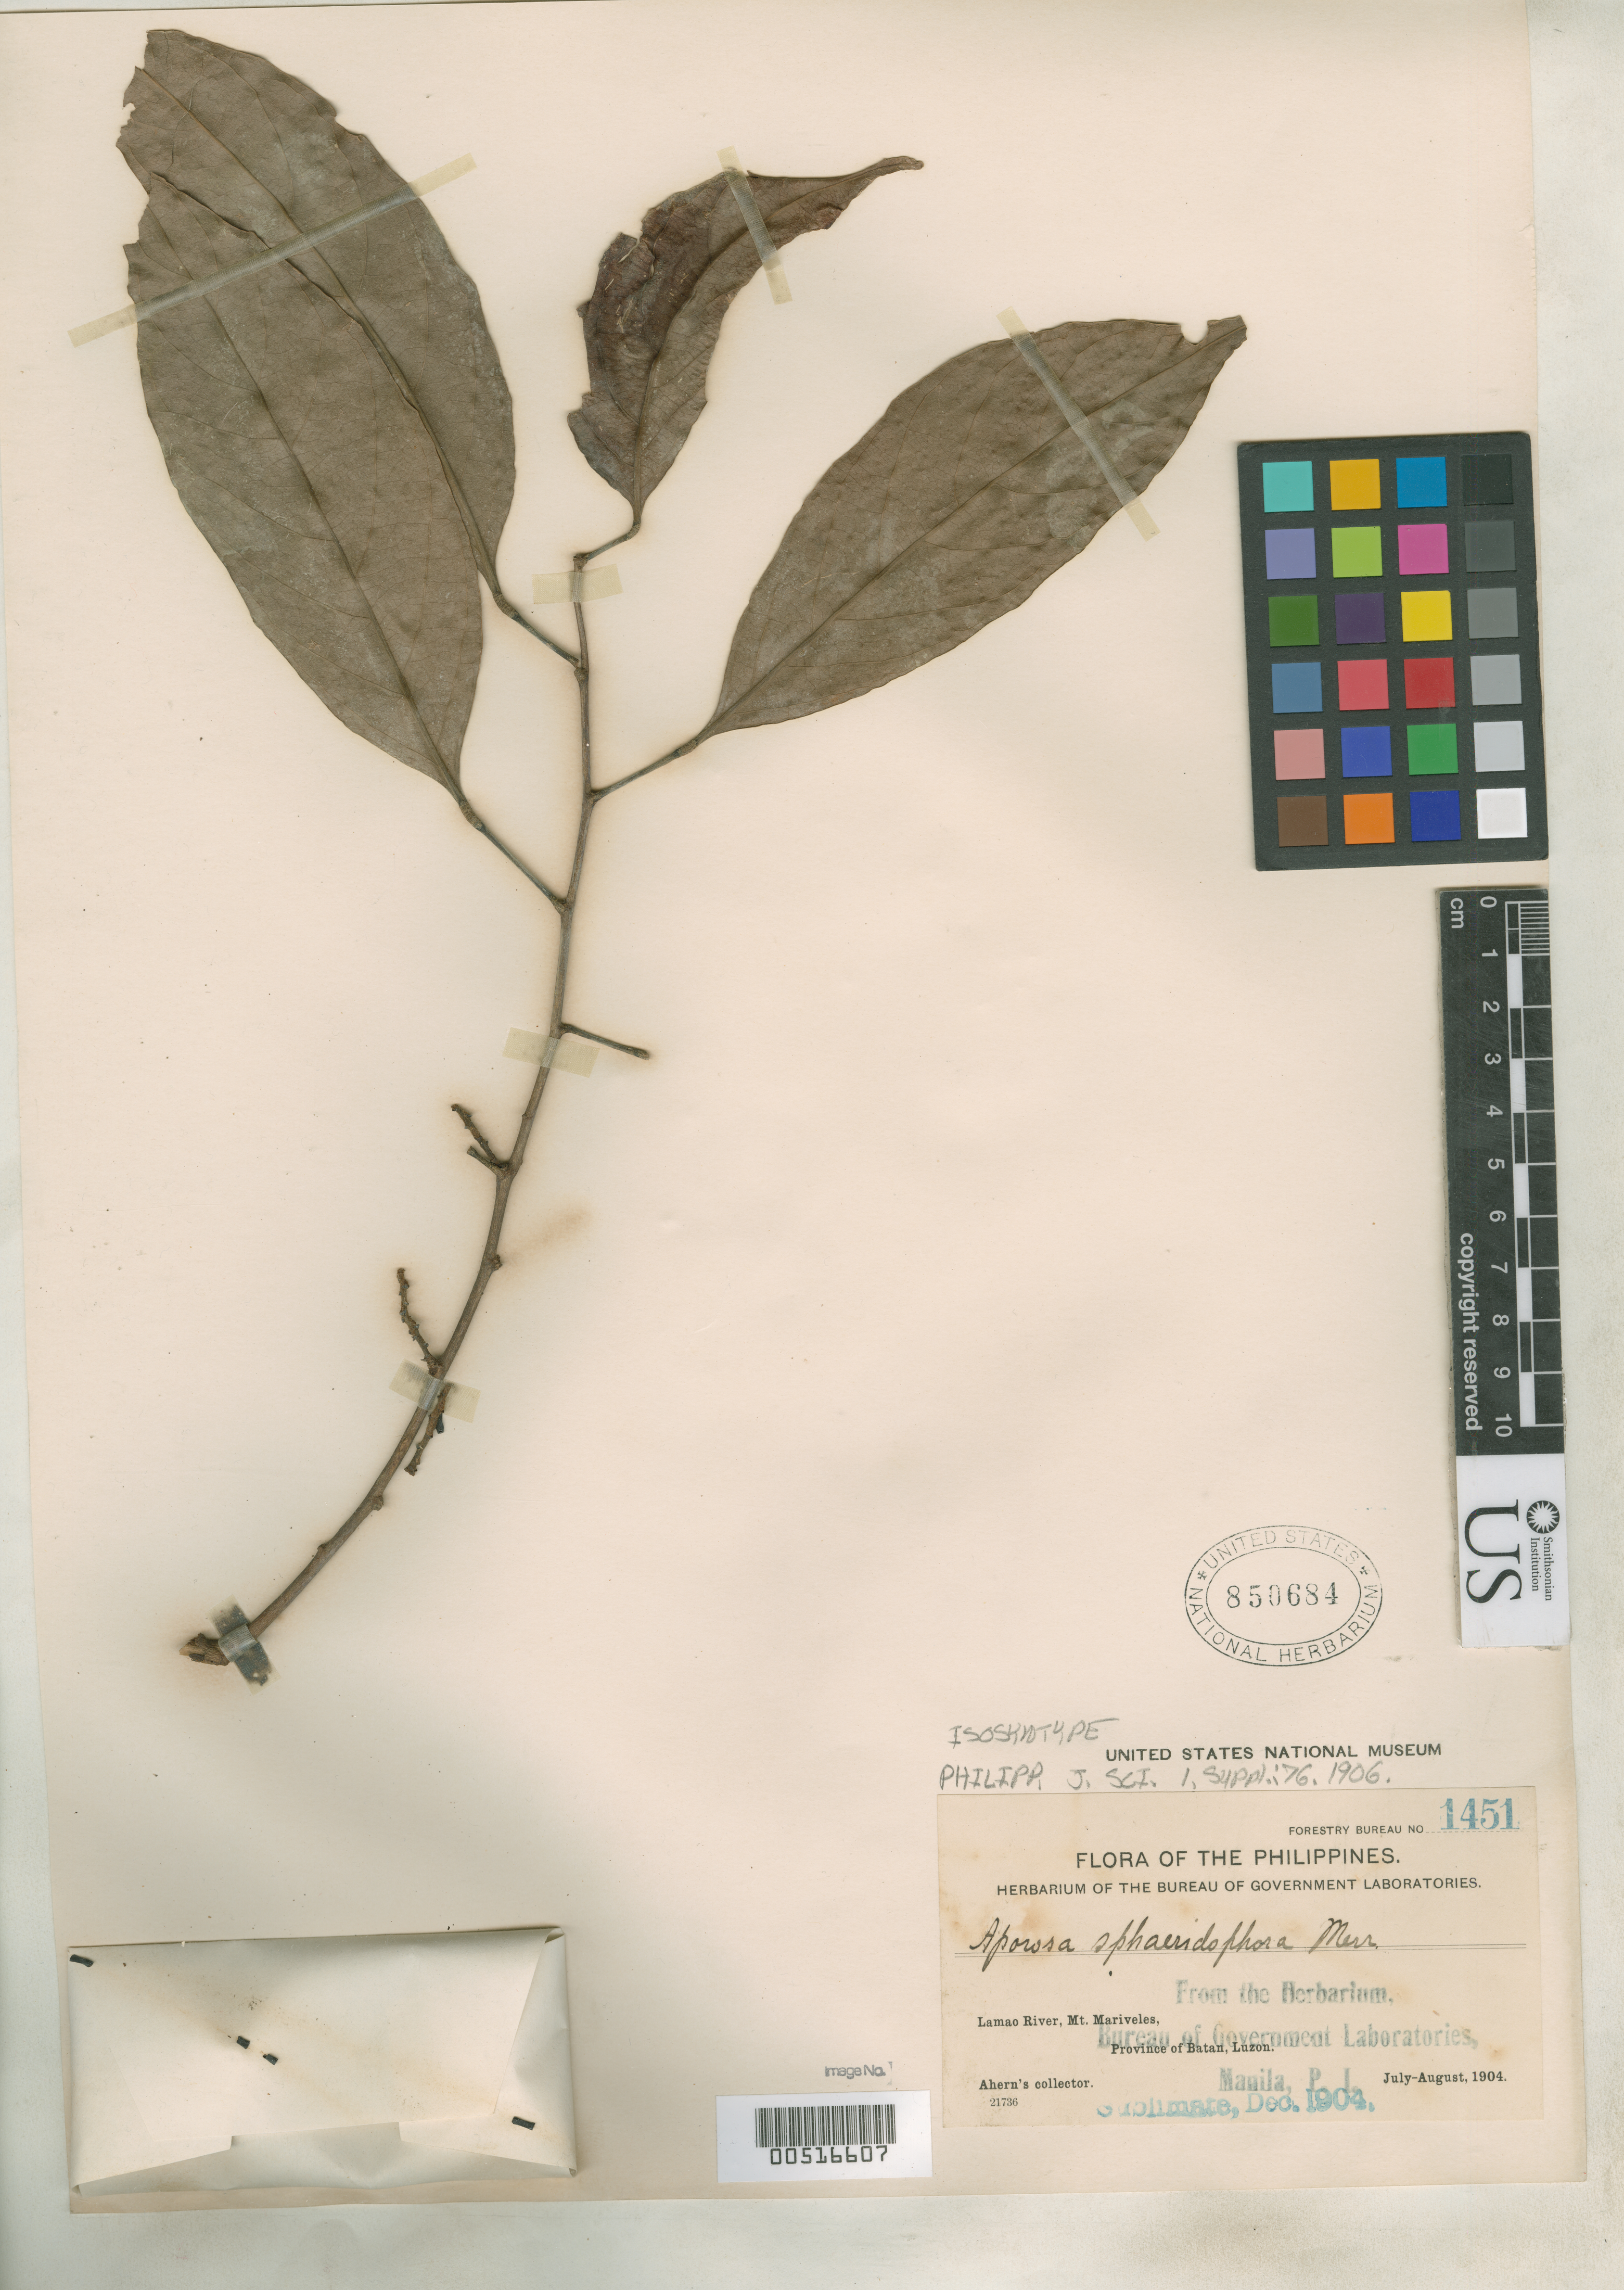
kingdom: Plantae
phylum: Tracheophyta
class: Magnoliopsida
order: Malpighiales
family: Phyllanthaceae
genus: Aporosa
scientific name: Aporosa sphaeridophora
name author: Merr.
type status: Isosyntype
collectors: Ahern's collector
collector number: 1451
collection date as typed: Jul 1904 to -- Aug 1904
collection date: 1904-07/1904-08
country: Philippines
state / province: Central Luzon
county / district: Bataan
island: Luzon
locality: Lamao River, Mt Mariveles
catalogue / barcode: US 850684